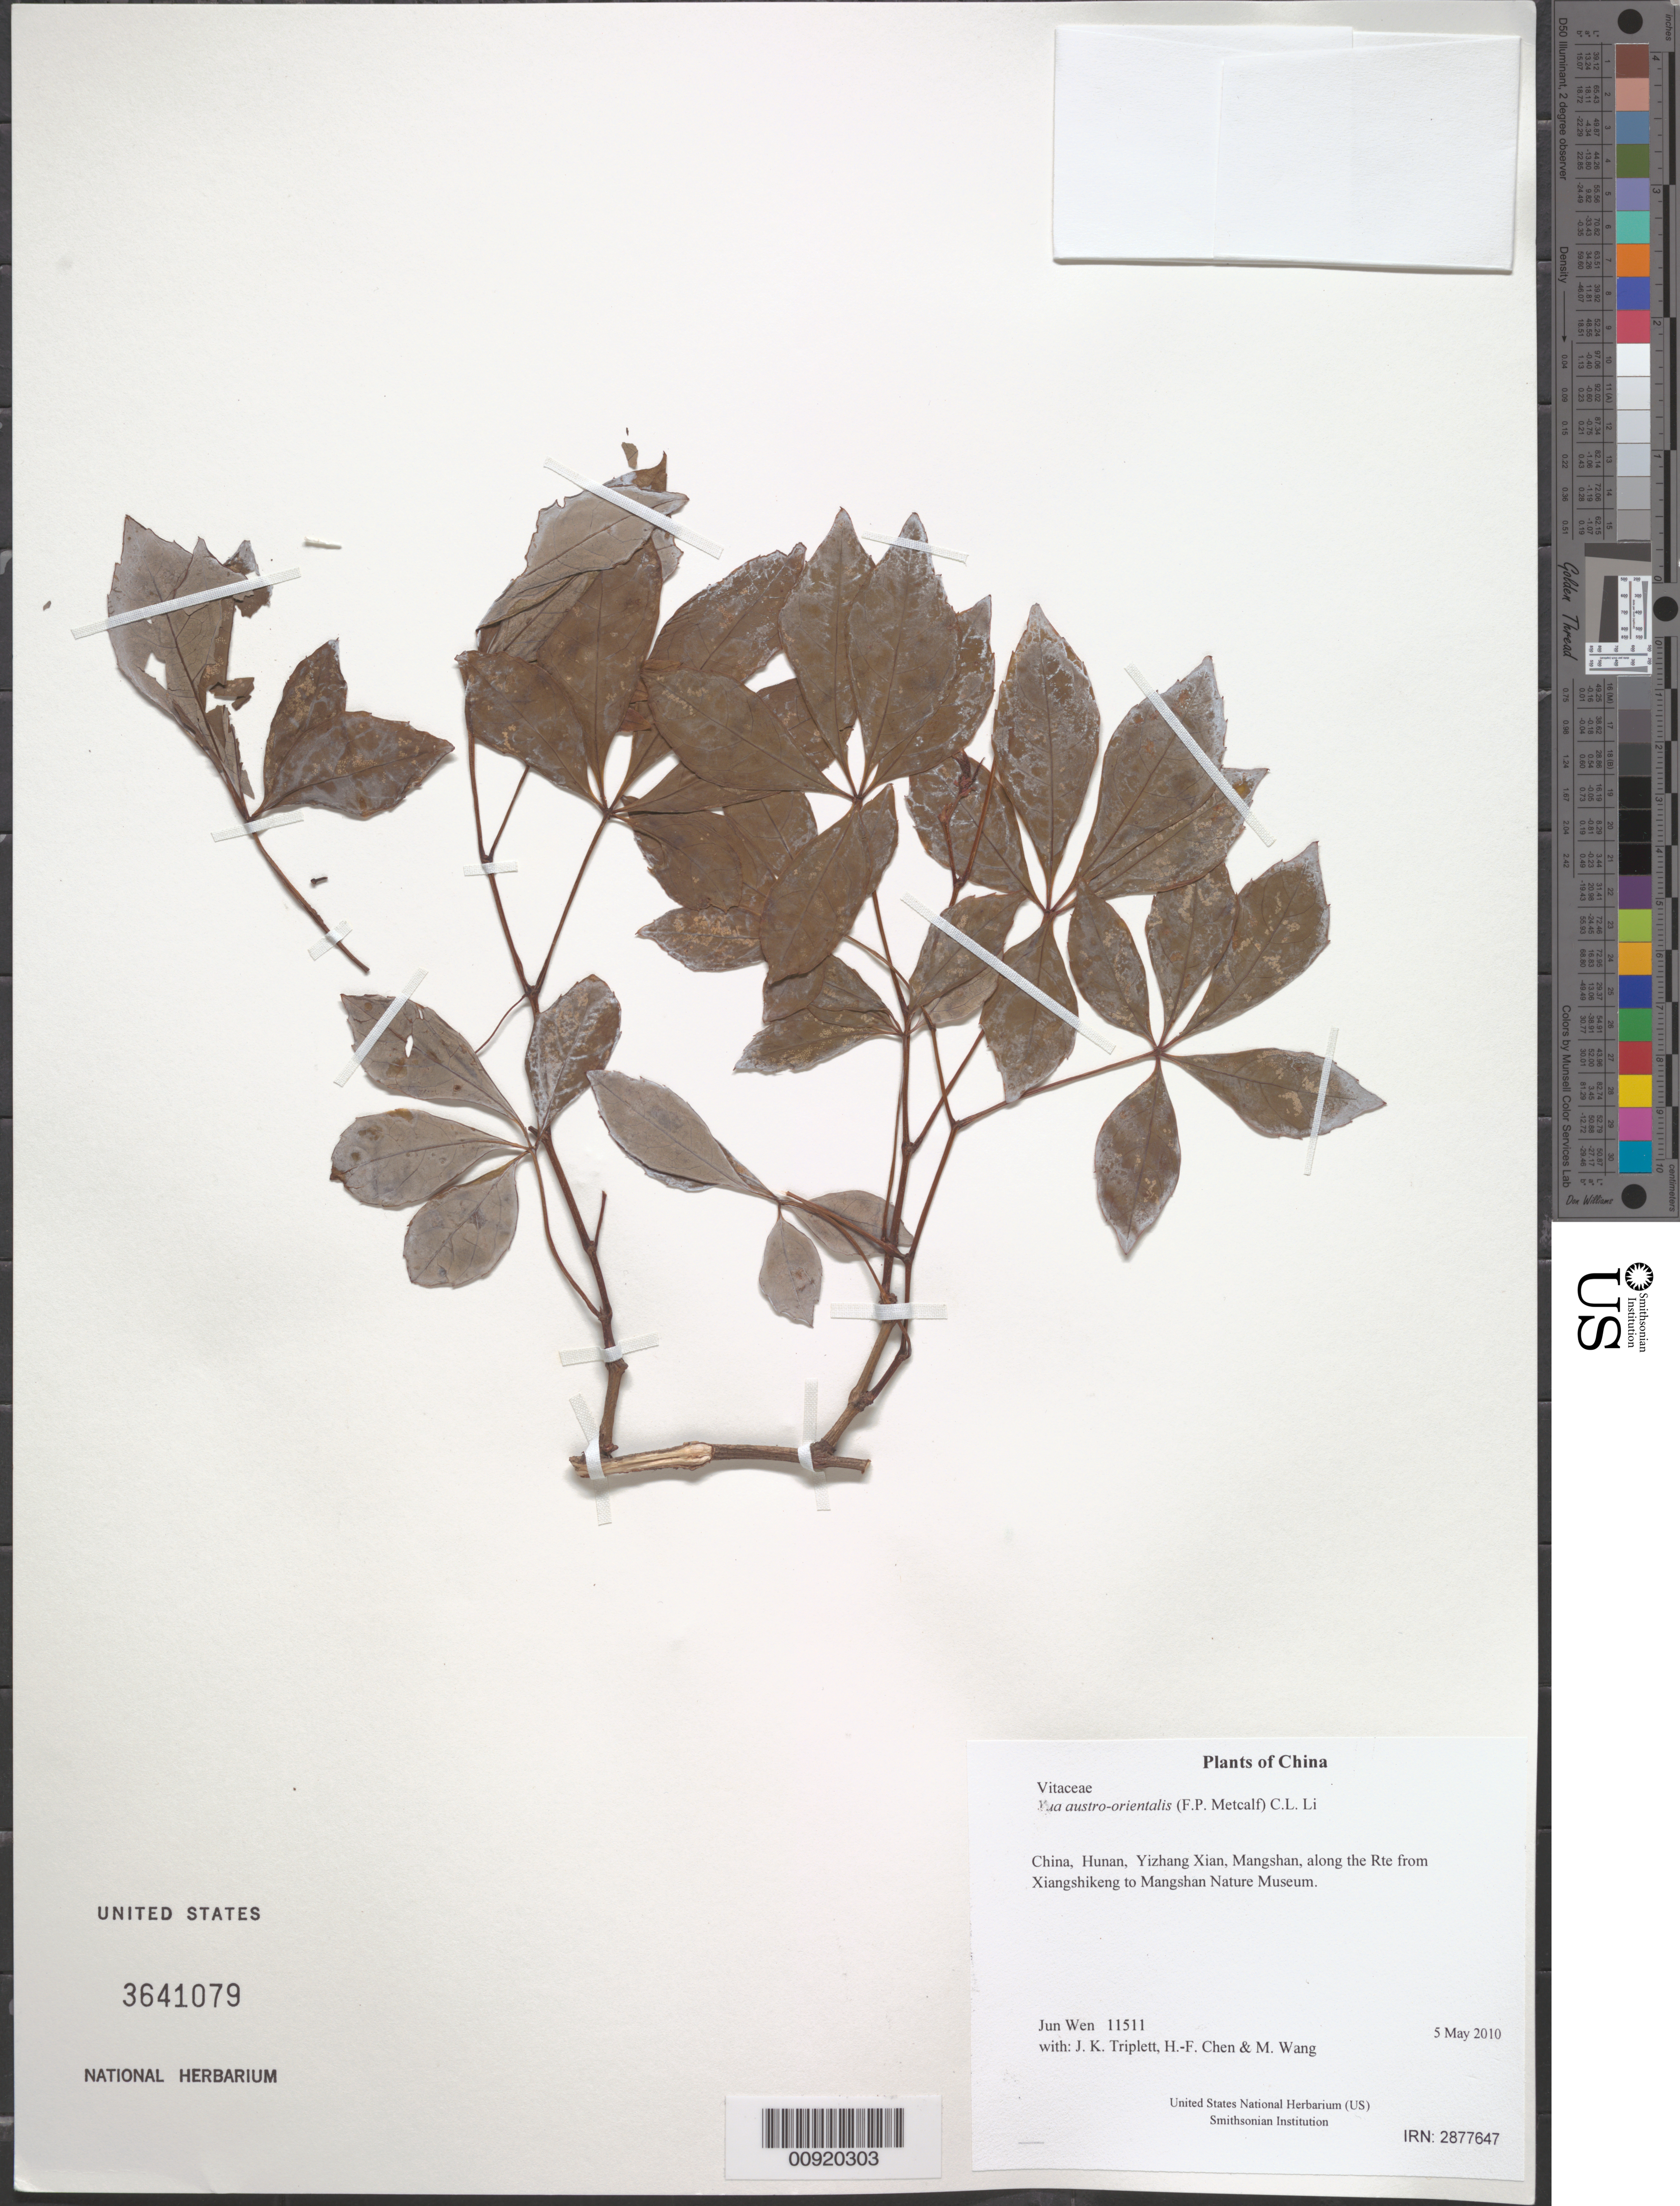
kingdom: Plantae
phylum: Tracheophyta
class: Magnoliopsida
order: Vitales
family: Vitaceae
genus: Yua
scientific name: Yua austro-orientalis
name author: (F.P. Metcalf) C.L. Li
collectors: J. Wen, J. K. Triplett, H.-F. Chen & M. Wang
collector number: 11511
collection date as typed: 5 May 2010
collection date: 2010-05-05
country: China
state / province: Hunan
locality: Yizhang Xian, Mangshan, along the Rte from Xiangshikeng to Mangshan Nature Museum.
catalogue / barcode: US 3641079